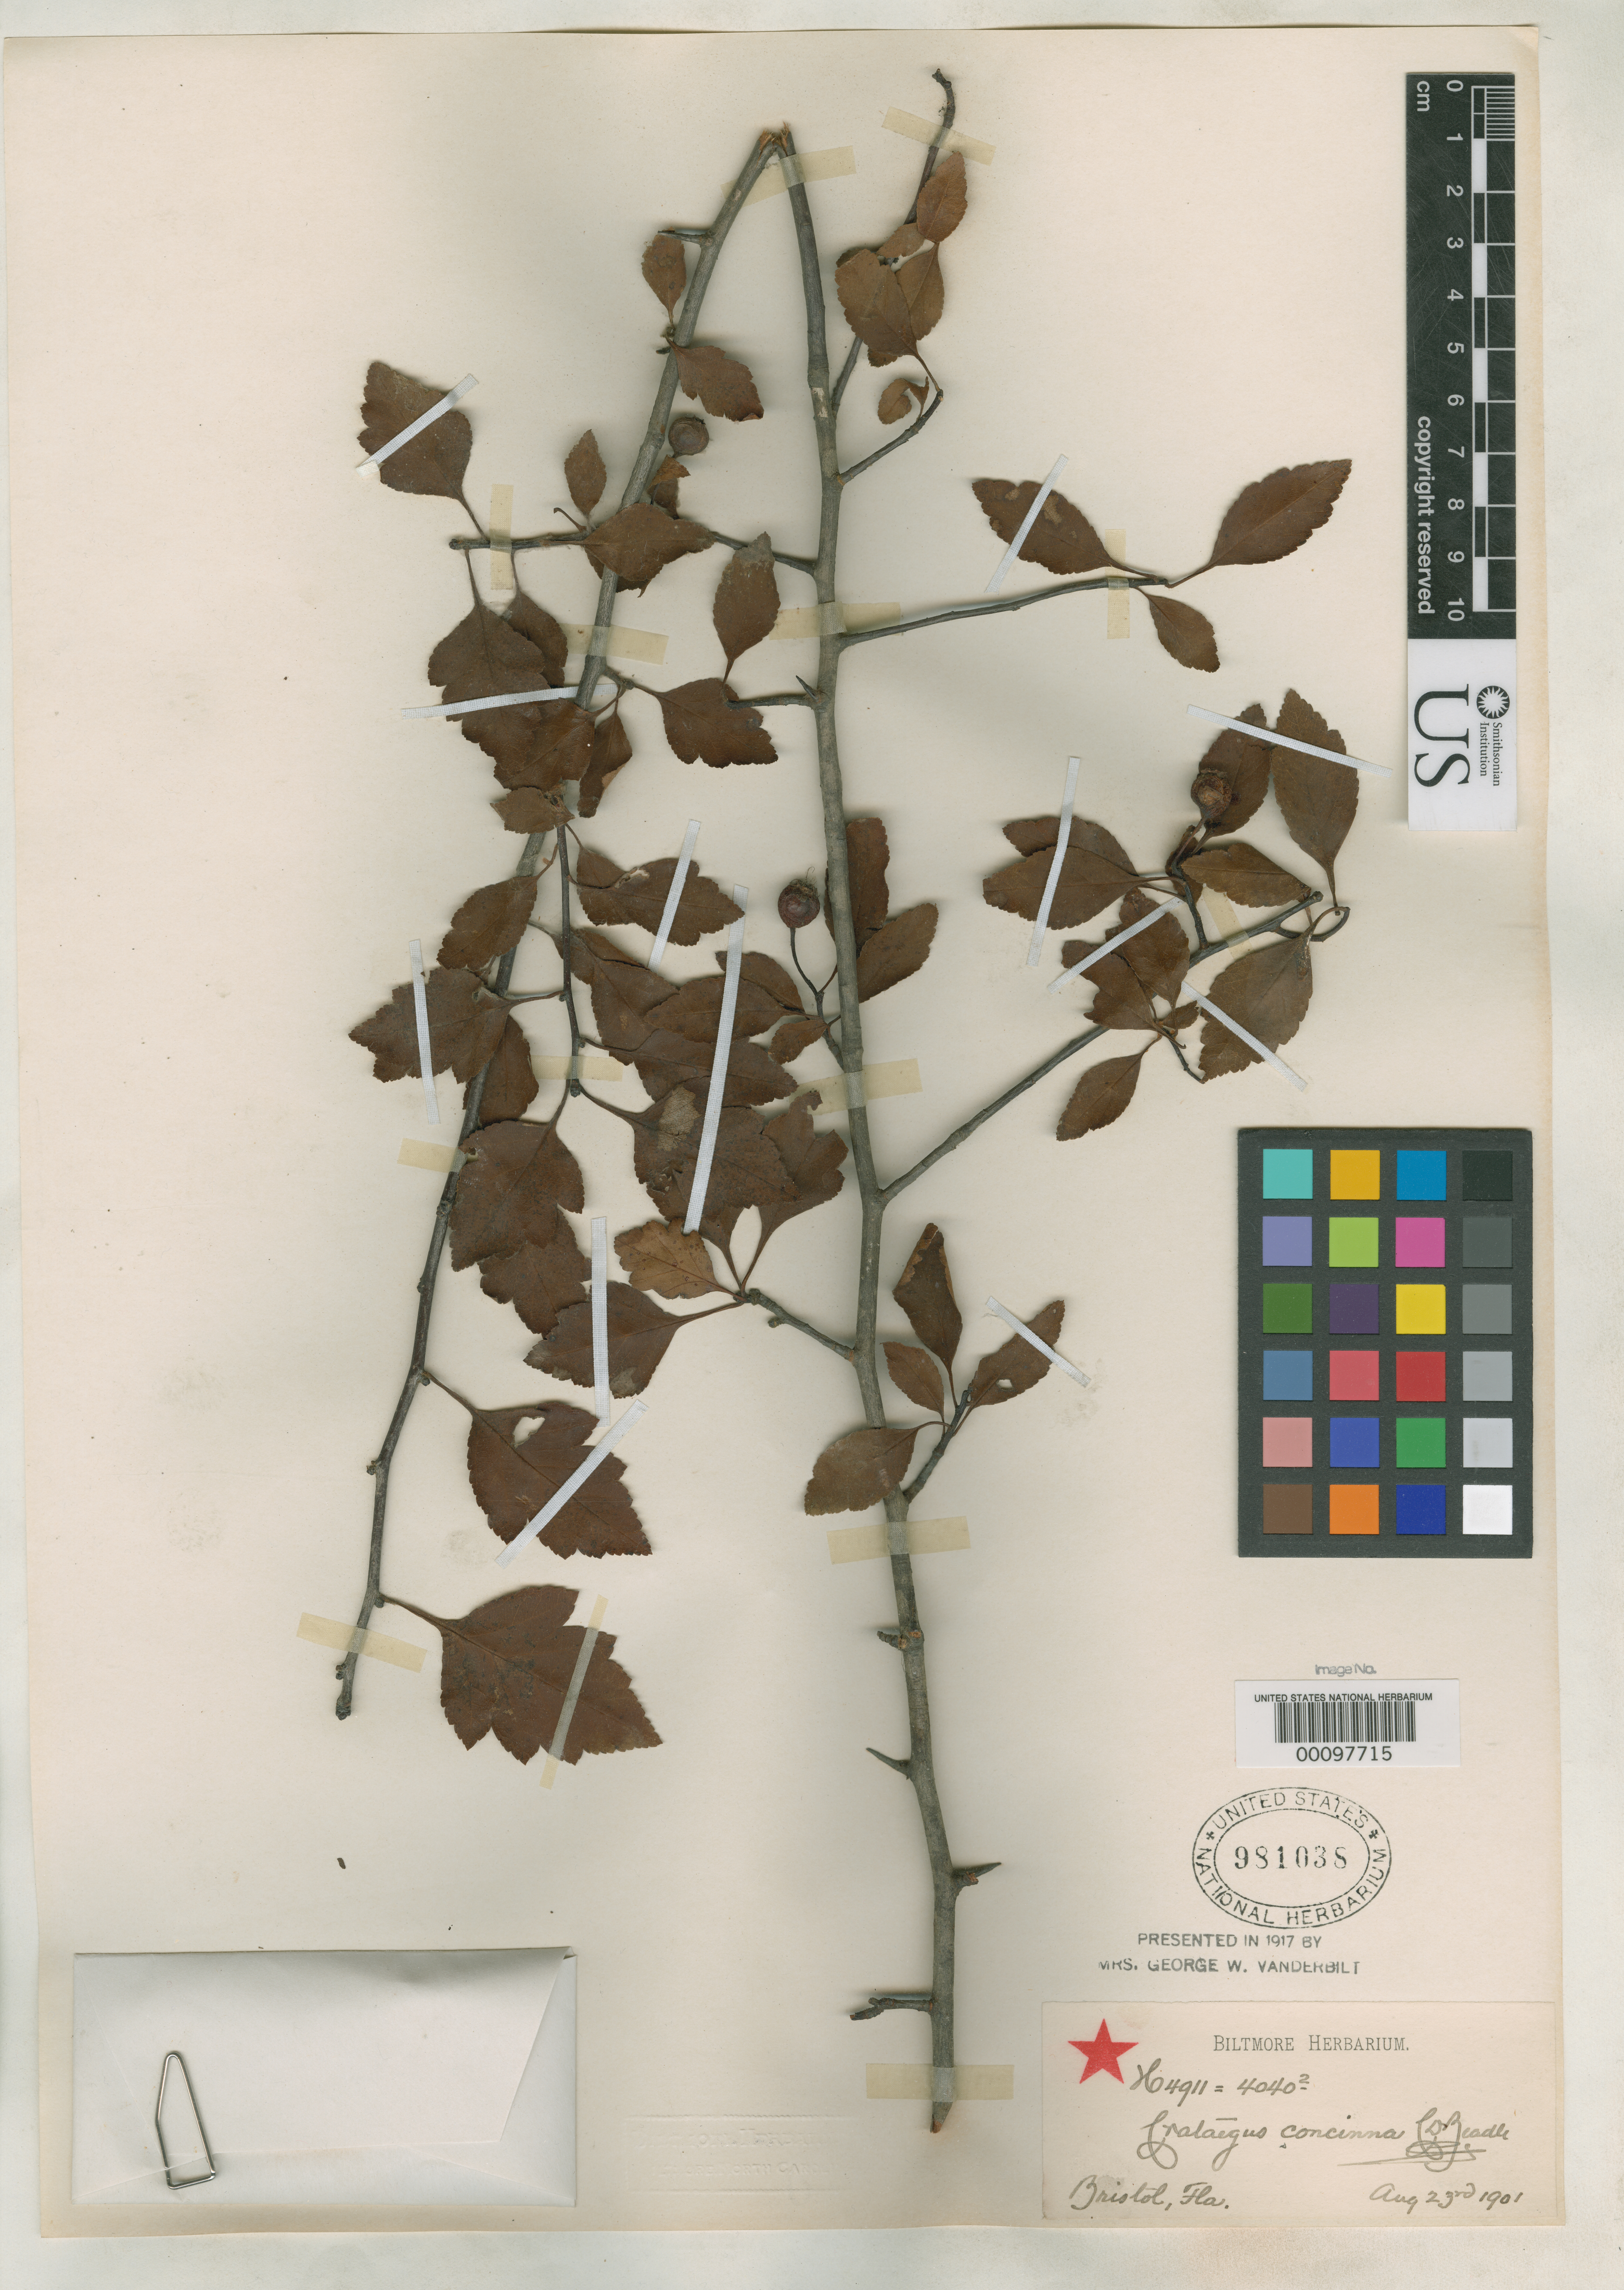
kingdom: Plantae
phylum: Tracheophyta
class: Magnoliopsida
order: Rosales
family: Rosaceae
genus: Crataegus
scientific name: Crataegus concinna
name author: Beadle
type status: Syntype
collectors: ex herb. Biltmore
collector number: H 4911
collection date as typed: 23 Aug 1901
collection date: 1901-08-23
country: United States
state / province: Florida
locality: Bristol.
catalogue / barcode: US 981038